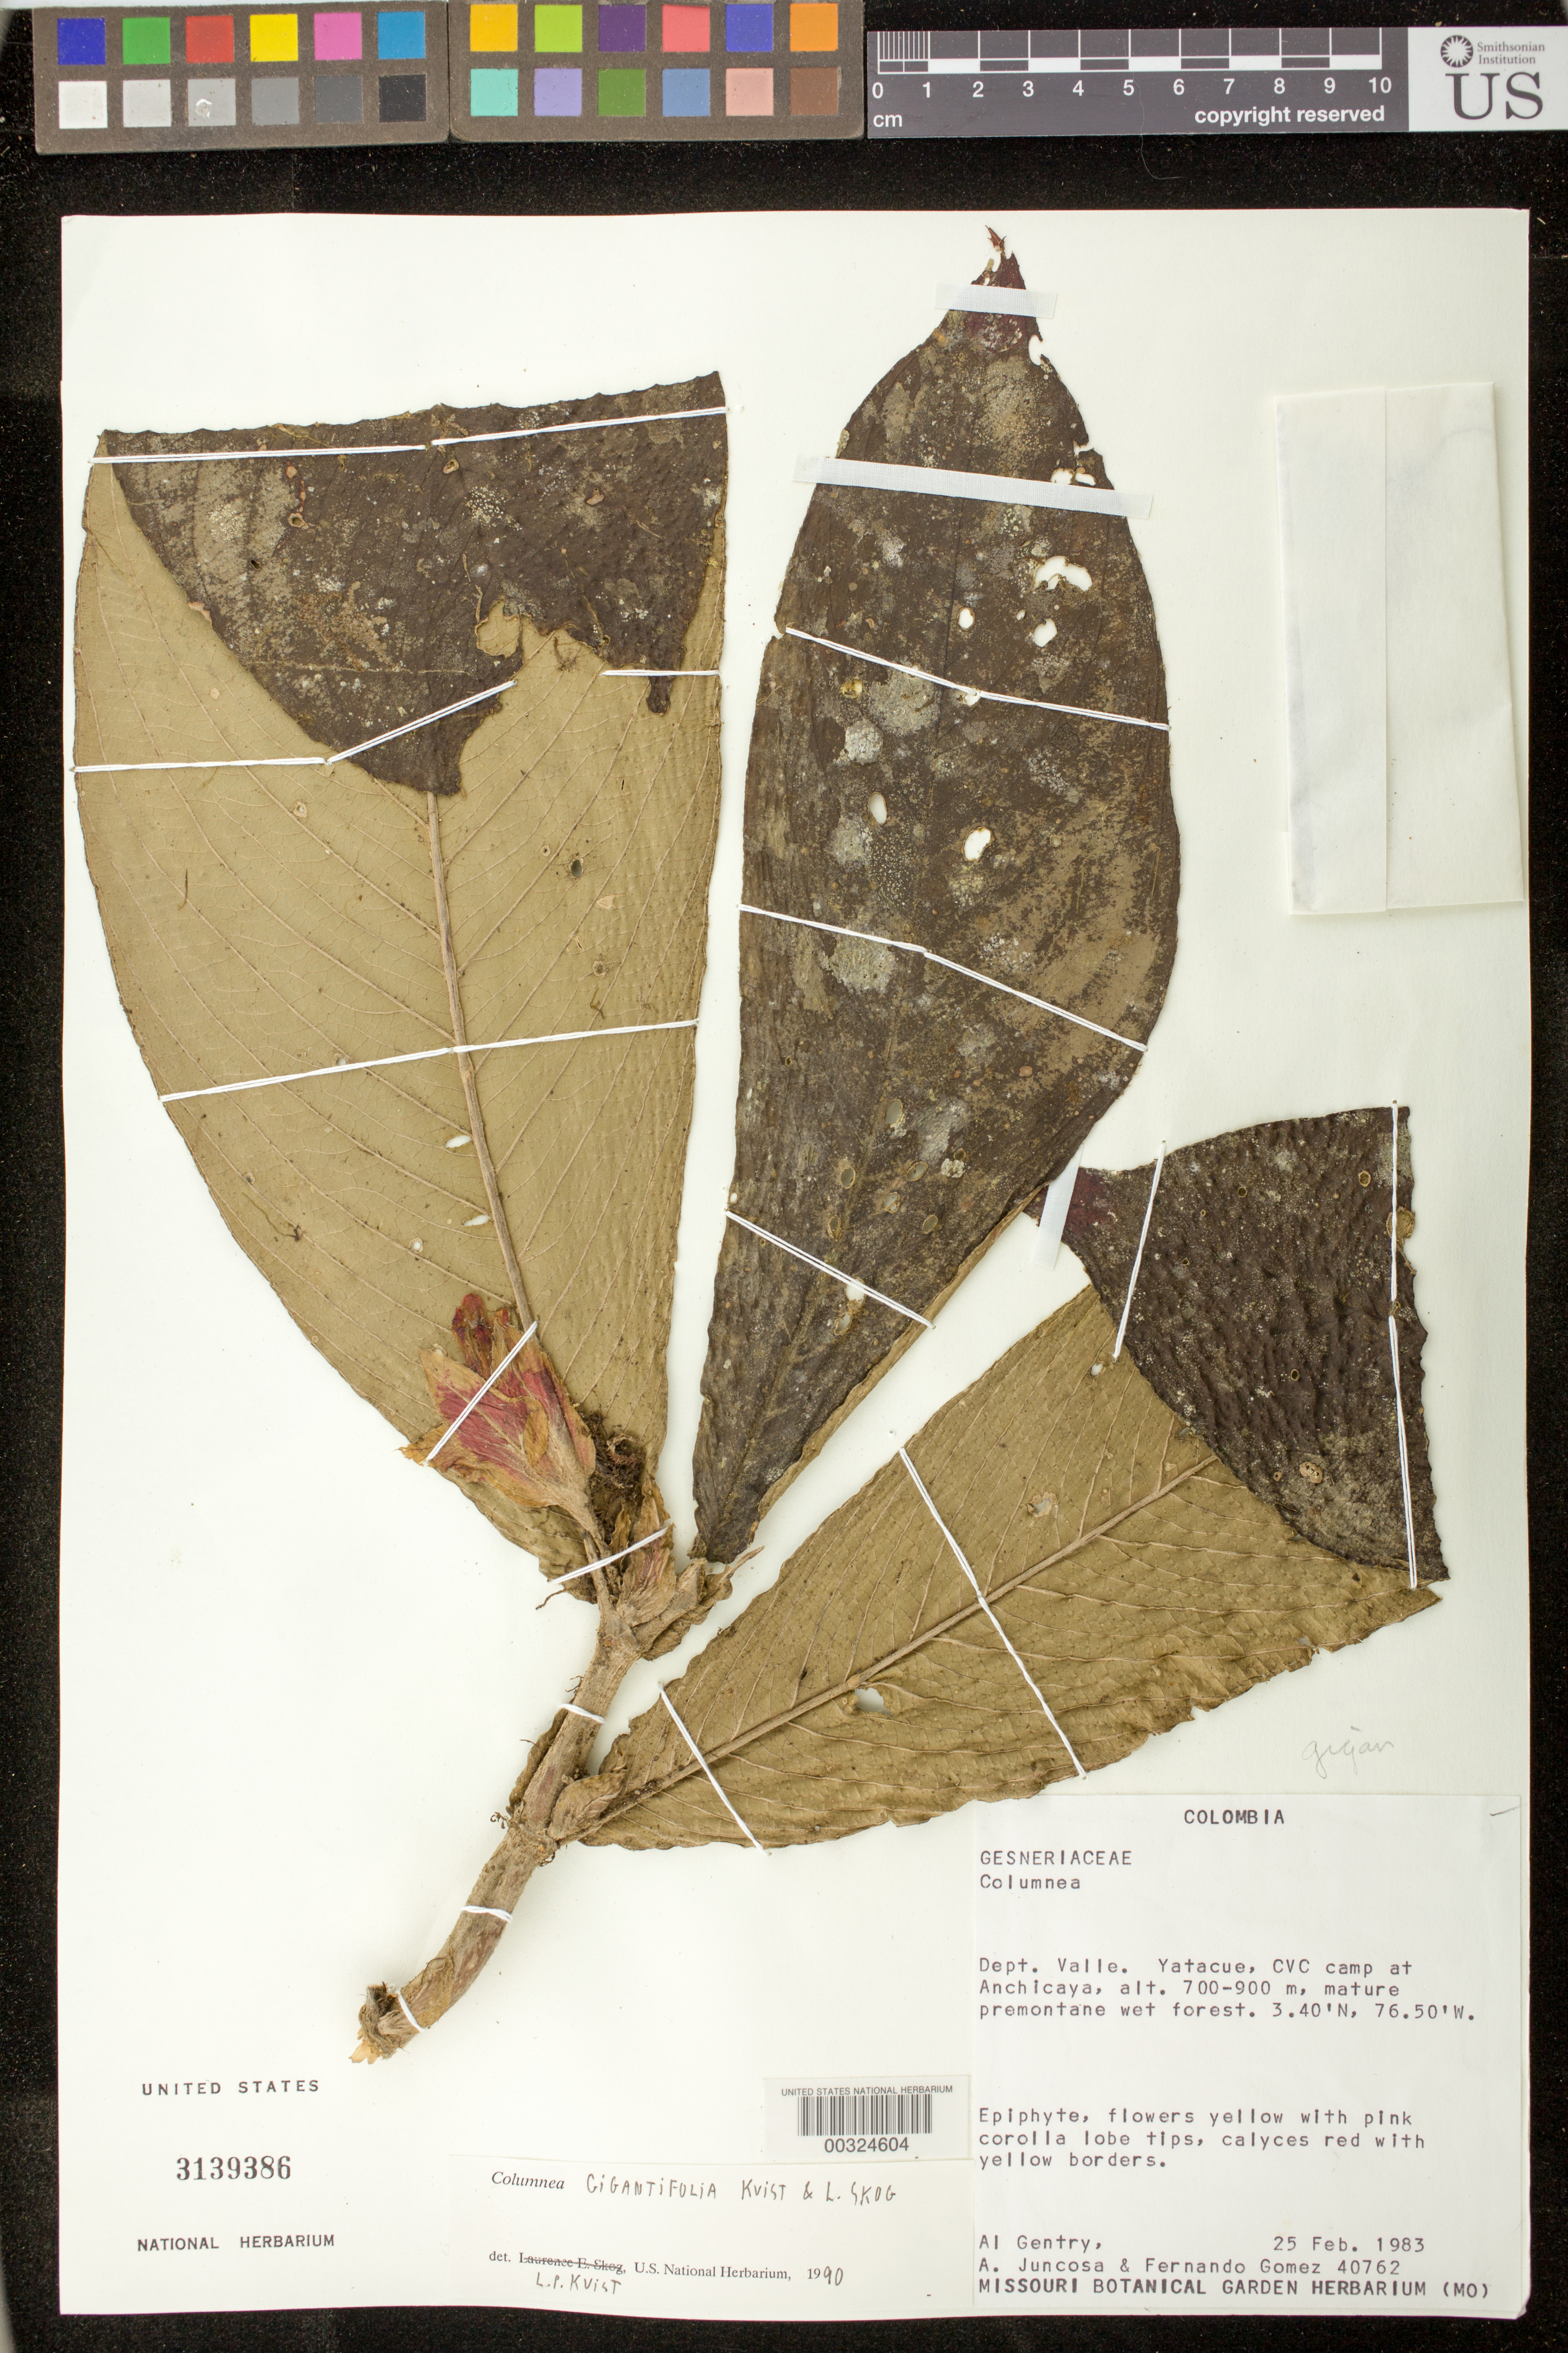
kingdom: Plantae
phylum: Tracheophyta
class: Magnoliopsida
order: Lamiales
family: Gesneriaceae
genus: Columnea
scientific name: Columnea gigantifolia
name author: L.P. Kvist & L.E. Skog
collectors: A. H. Gentry, A. Juncosa & F. Gomez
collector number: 40762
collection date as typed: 25 Feb 1983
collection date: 1983-02-25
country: Colombia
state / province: Valle del Cauca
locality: Yatacué, CVC camp at Anchicaya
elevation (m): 700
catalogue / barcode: US 3139386